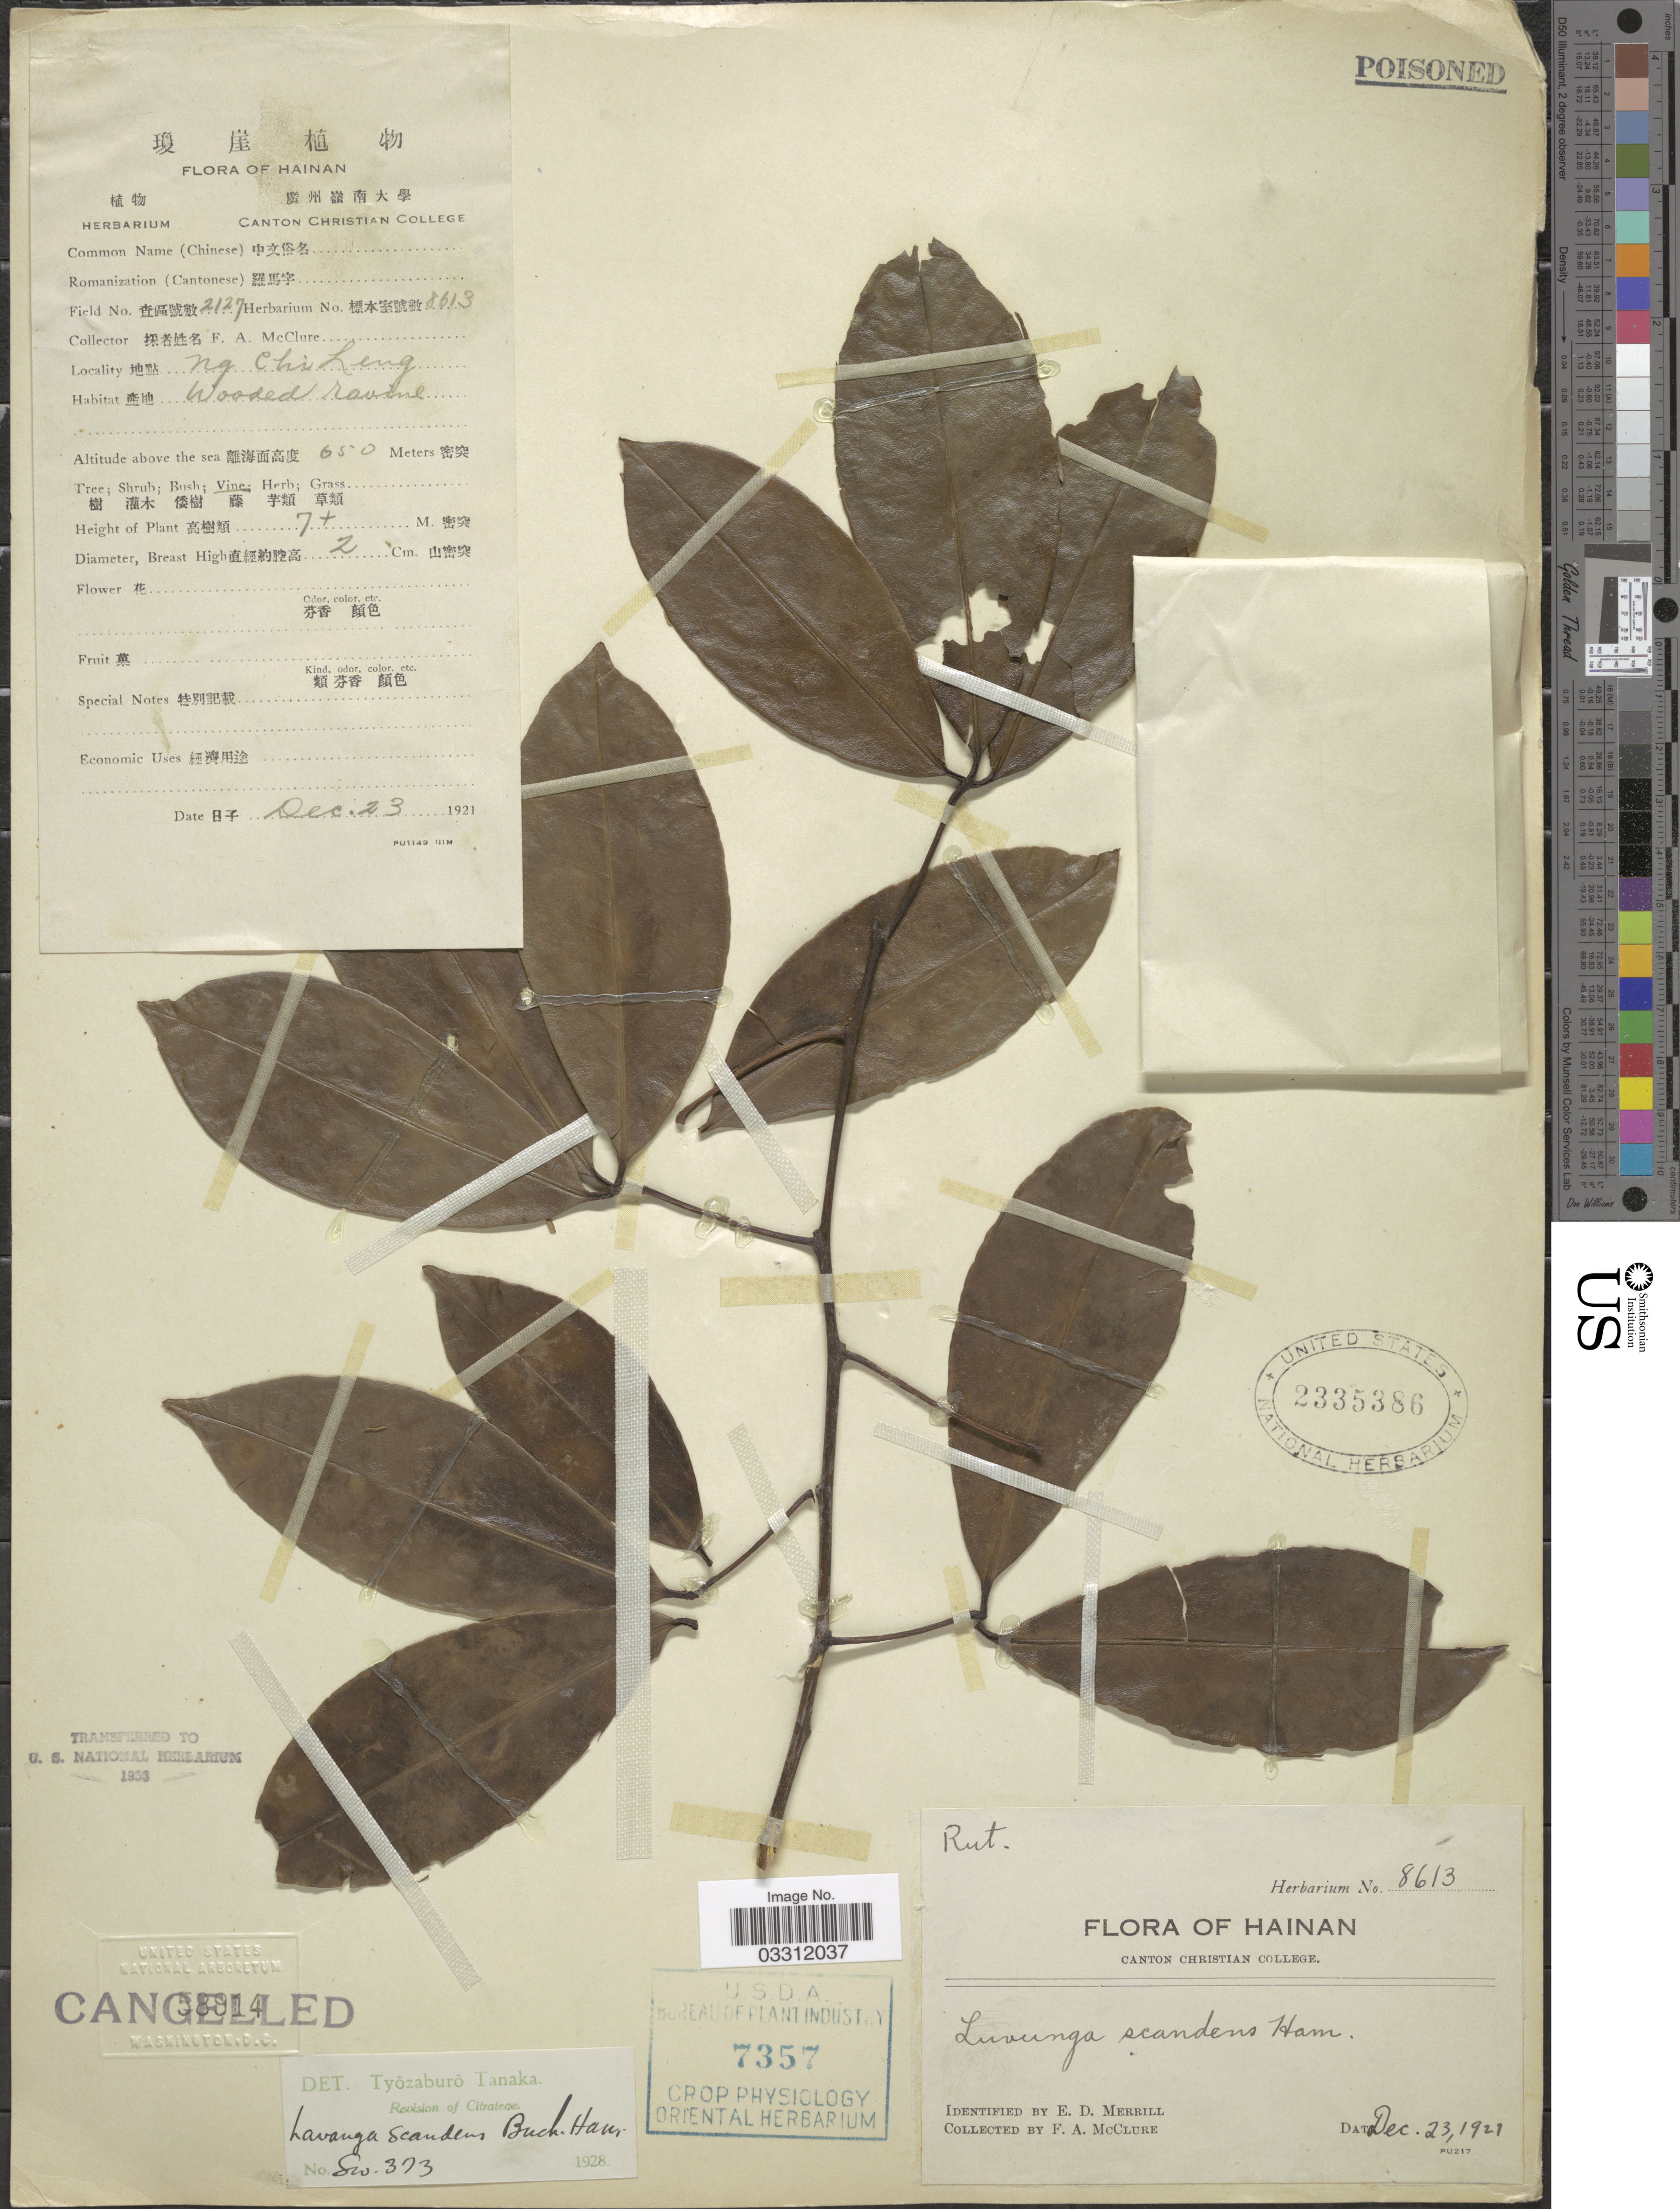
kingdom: Plantae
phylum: Tracheophyta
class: Magnoliopsida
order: Sapindales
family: Rutaceae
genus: Luvunga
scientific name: Luvunga scandens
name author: (Roxb.) Buch.-Ham. ex Wight & Arn.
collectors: F. A. McClure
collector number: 8613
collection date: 1921-12-23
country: China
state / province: Hainan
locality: Ng Chi Leng, Wooded ravine.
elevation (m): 650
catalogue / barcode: US 2335386